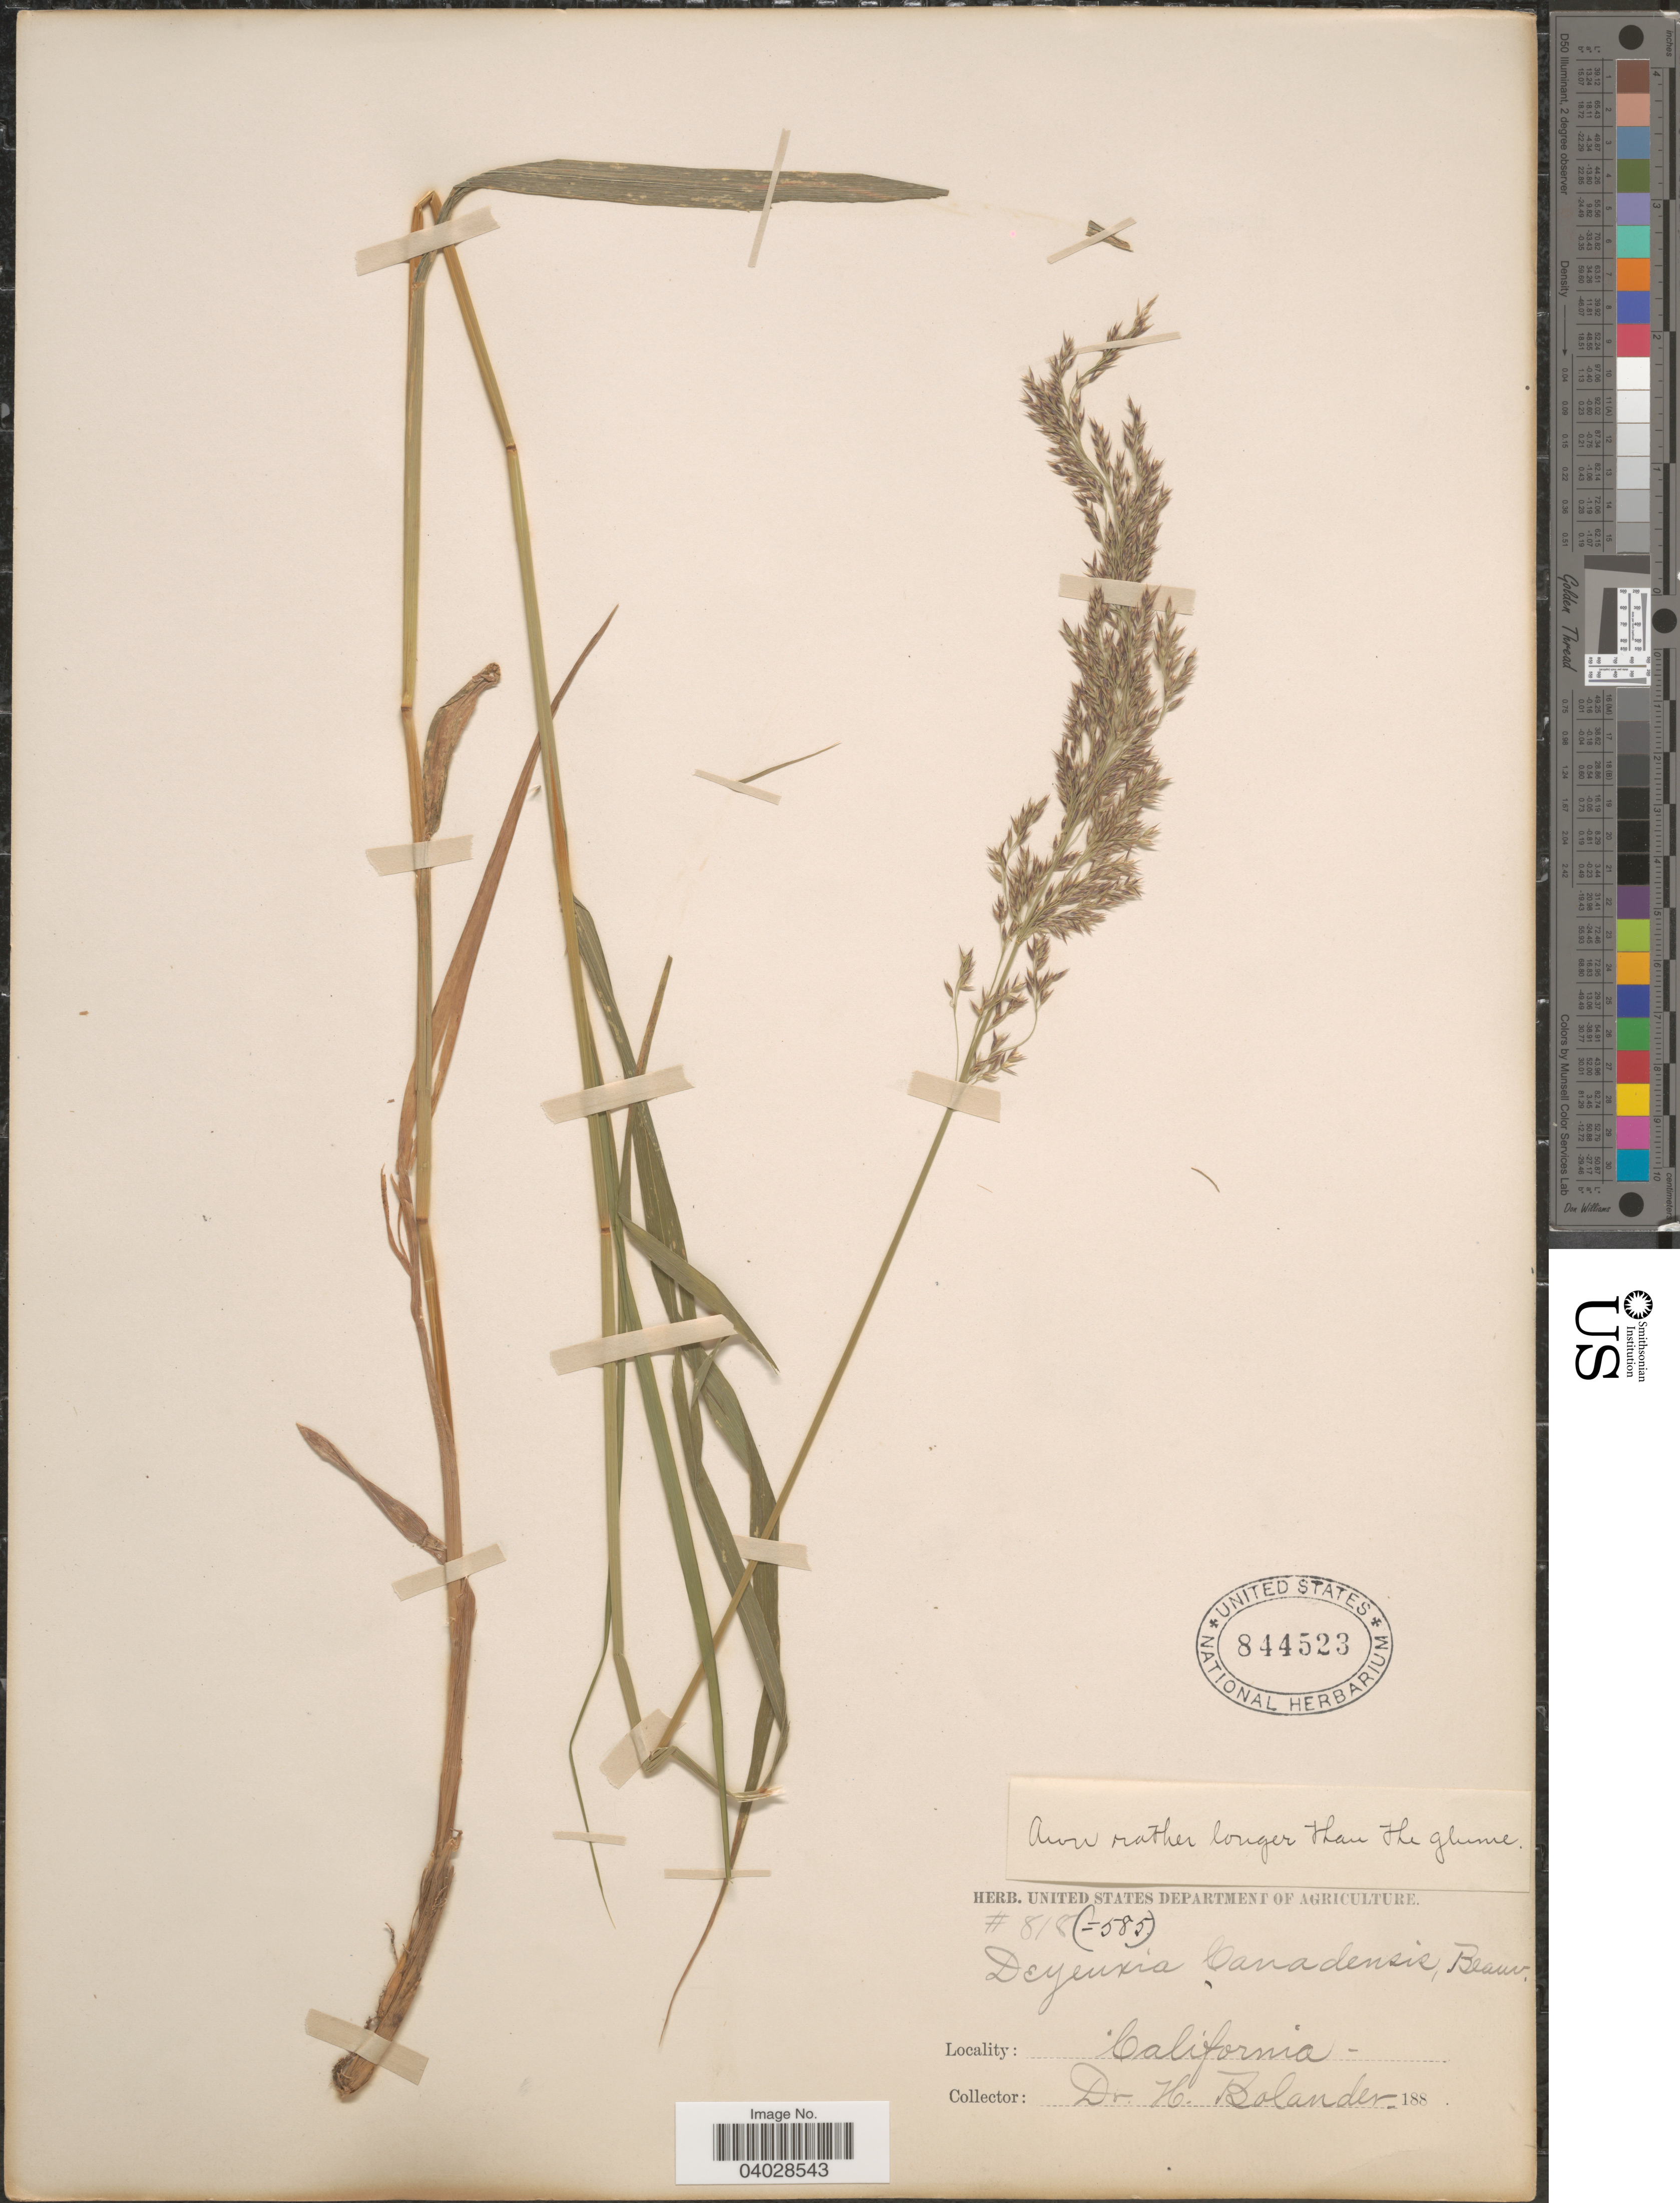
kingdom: Plantae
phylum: Tracheophyta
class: Liliopsida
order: Poales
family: Poaceae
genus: Calamagrostis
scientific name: Calamagrostis canadensis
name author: (Michx.) P. Beauv.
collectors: H. Bolander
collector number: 818=585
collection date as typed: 188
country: United States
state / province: California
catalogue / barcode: US 844523